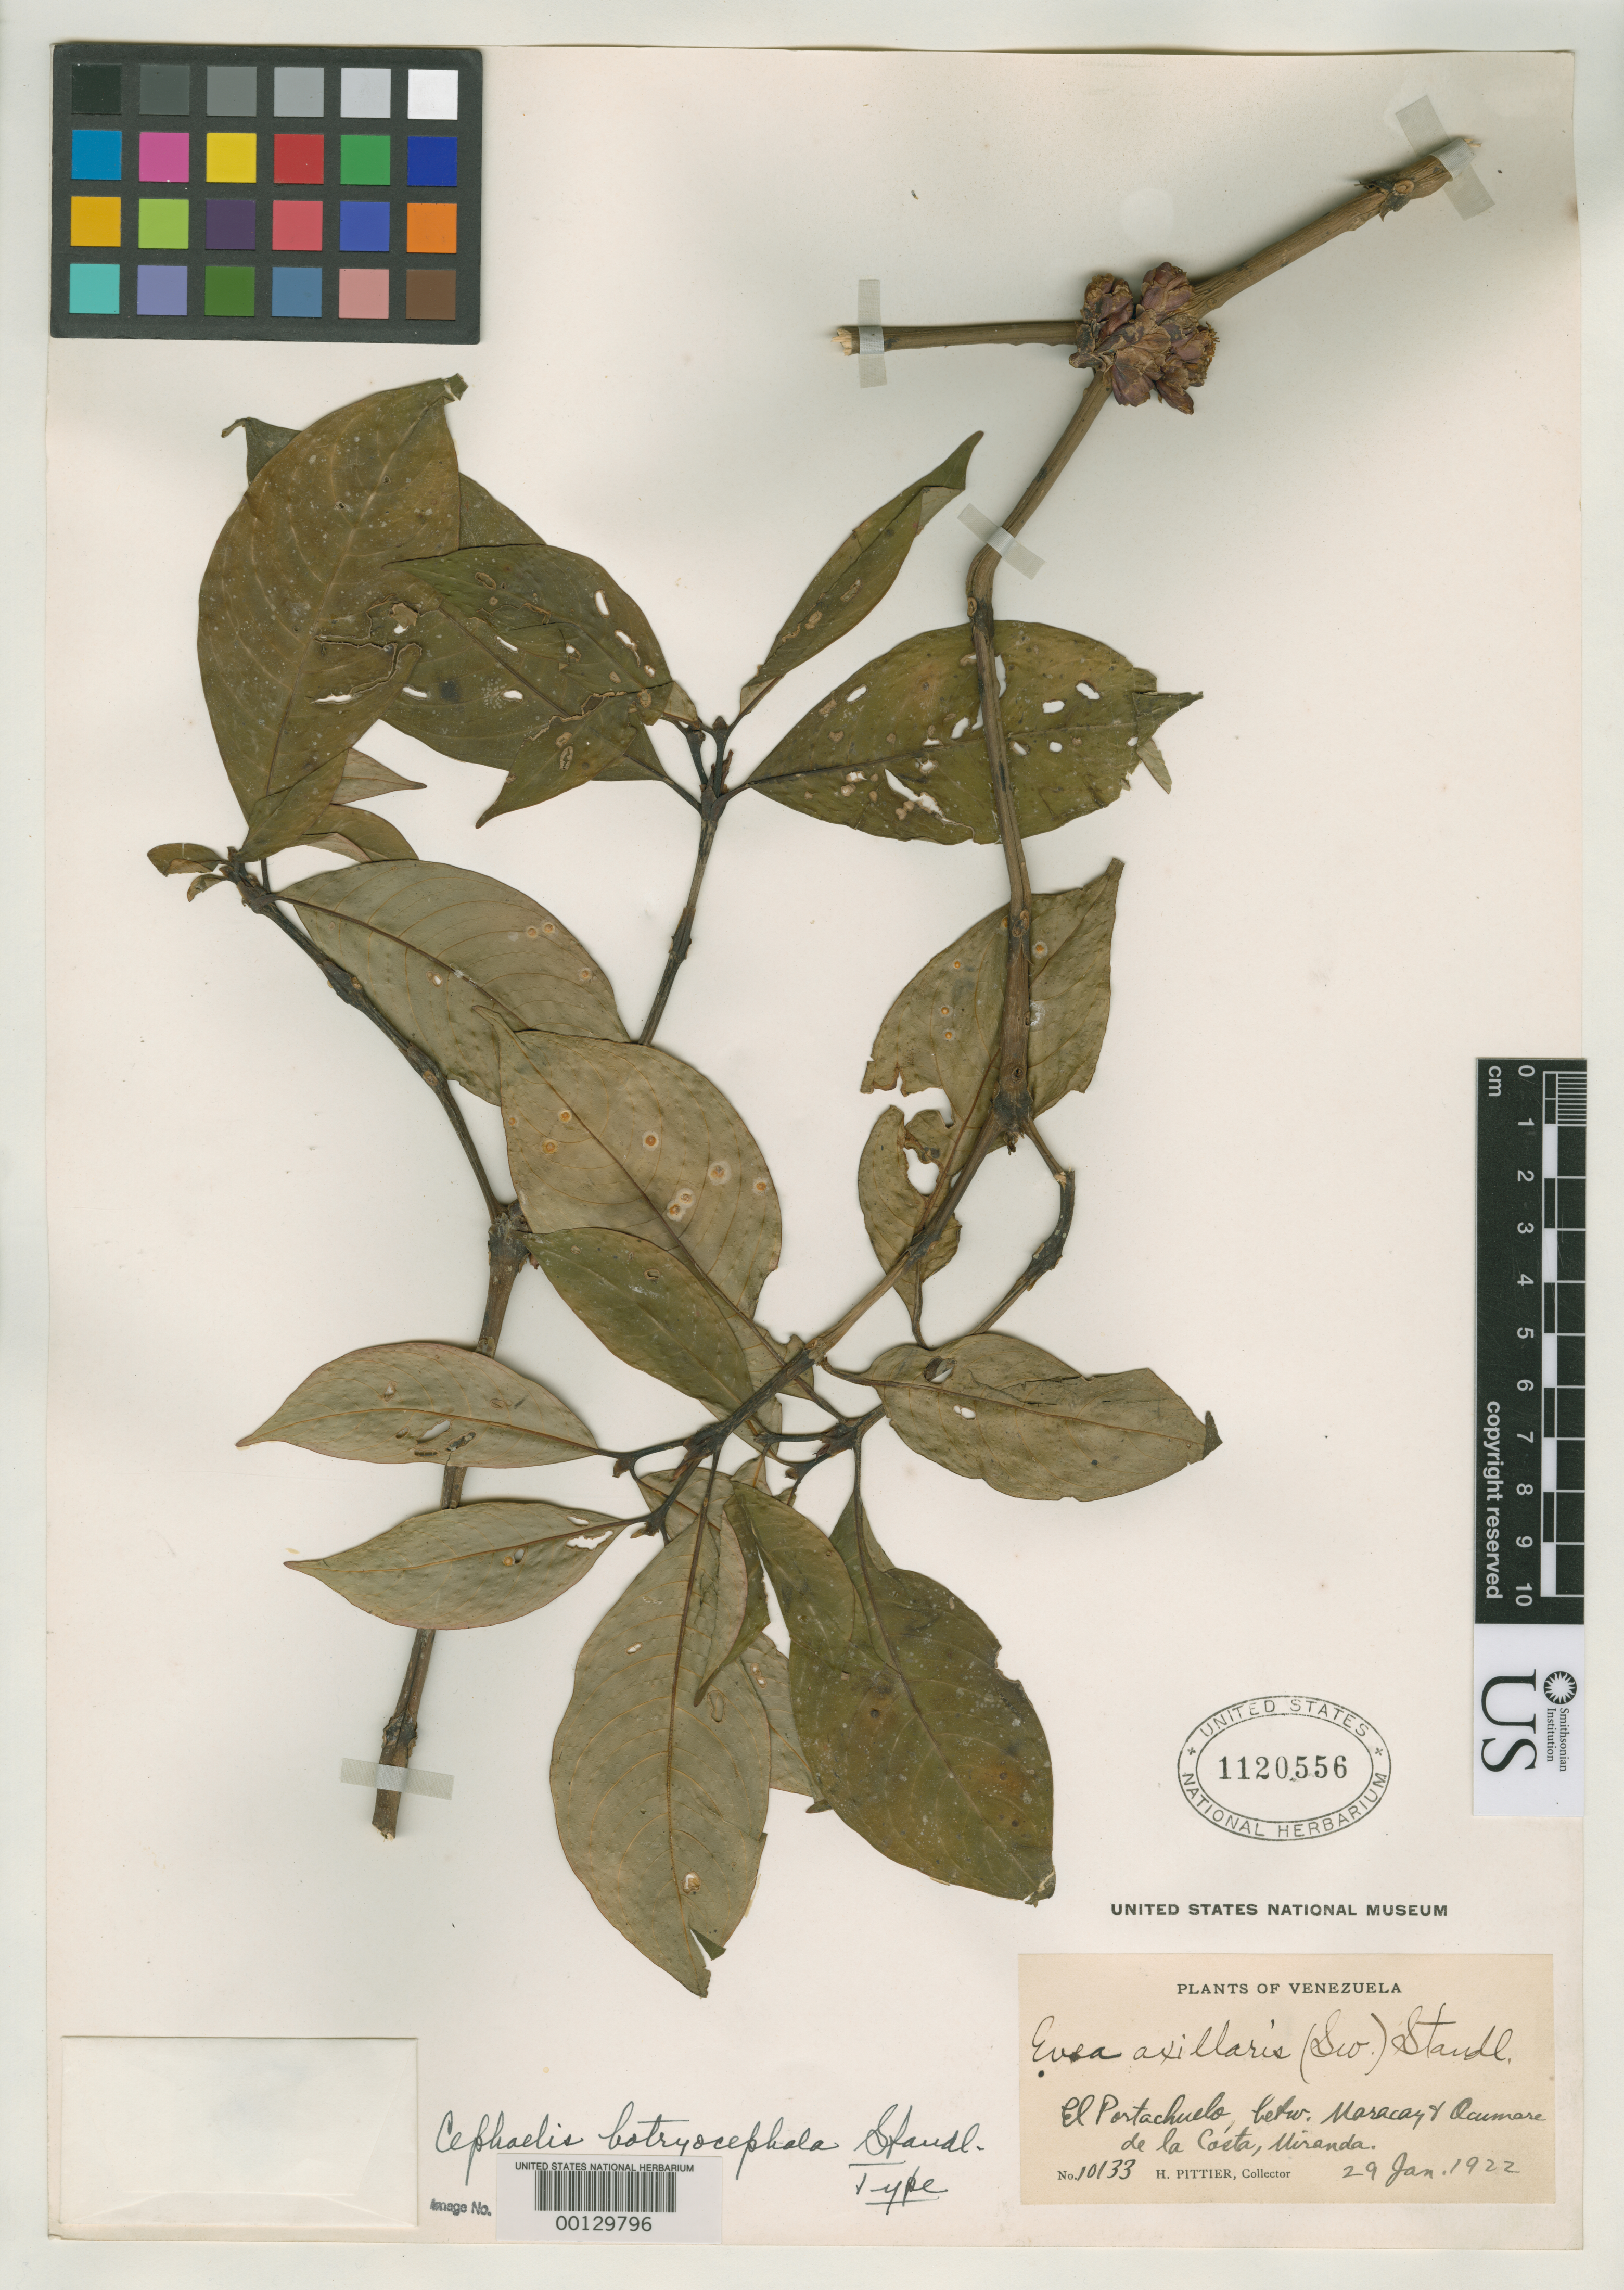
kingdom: Plantae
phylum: Tracheophyta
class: Magnoliopsida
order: Gentianales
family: Rubiaceae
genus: Cephaelis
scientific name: Cephaelis botryocephala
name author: Standl.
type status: Holotype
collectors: H. F. Pittier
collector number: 10133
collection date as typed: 29 Jan 1922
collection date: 1922-01-29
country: Venezuela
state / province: Miranda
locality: El Portachuelo, between Maracay & Ocumare de La Costa.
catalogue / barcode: US 1120556